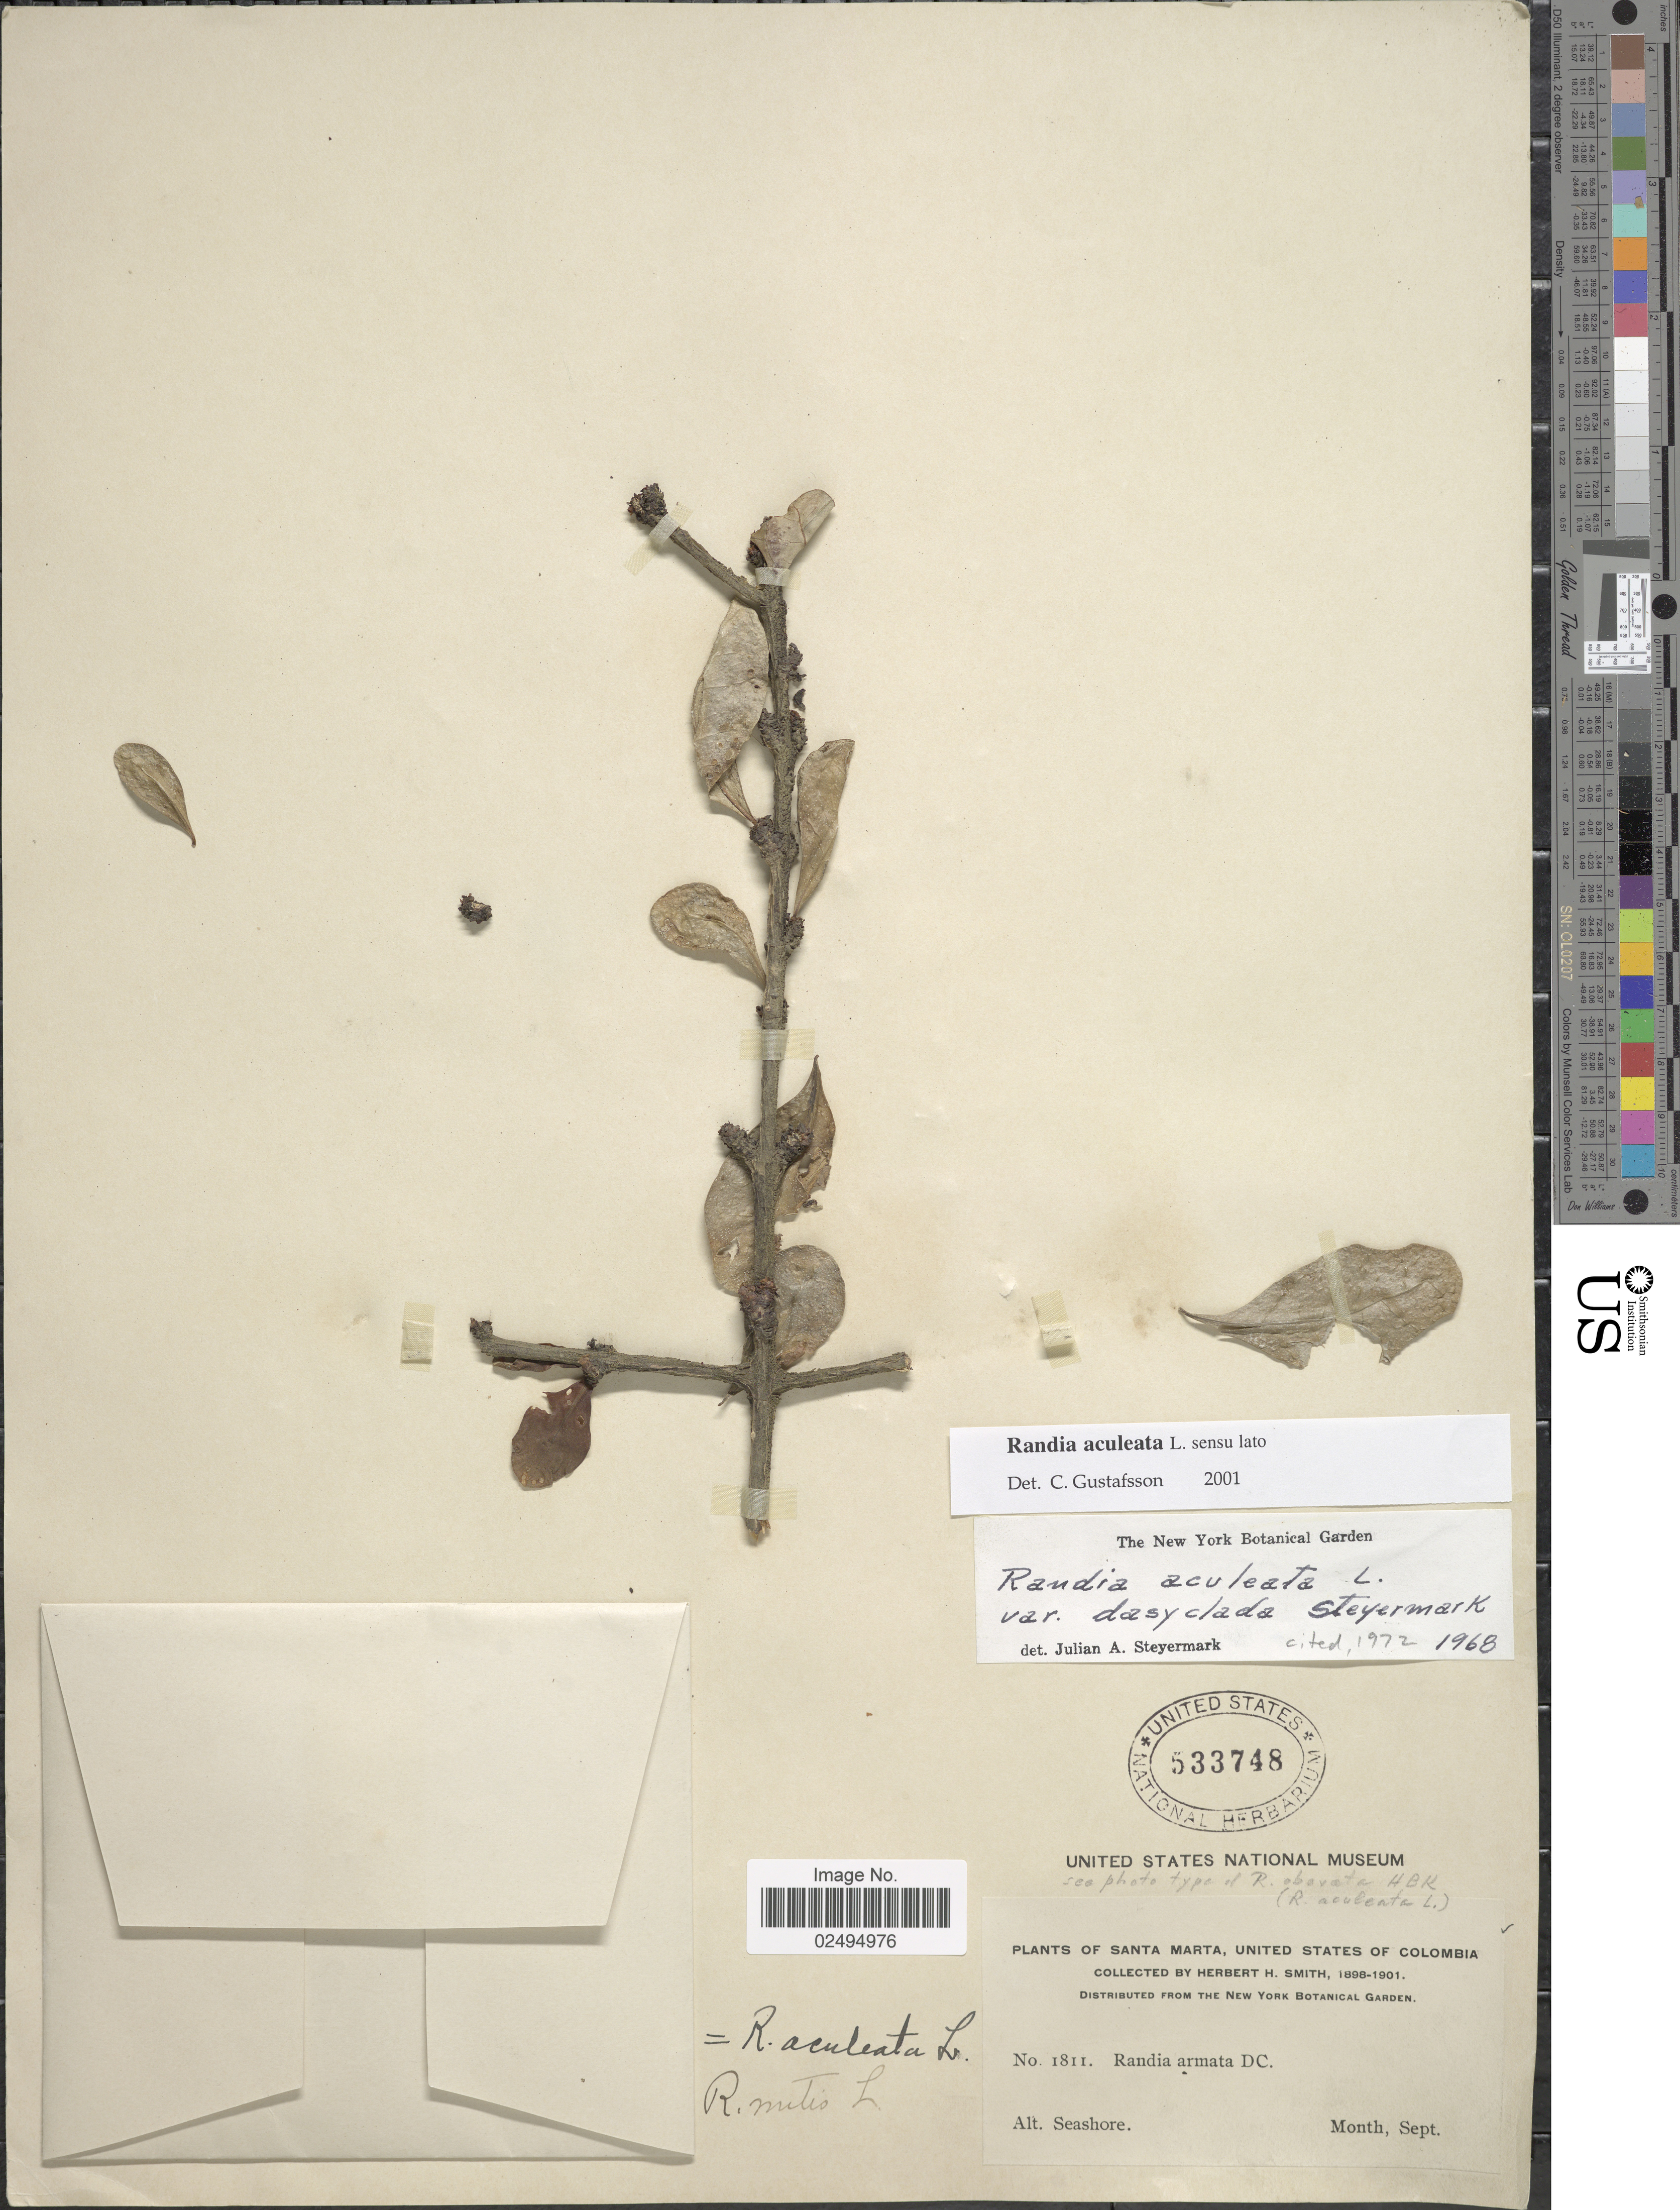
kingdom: Plantae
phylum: Tracheophyta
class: Magnoliopsida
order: Gentianales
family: Rubiaceae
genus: Randia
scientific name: Randia aculeata var. dasyclada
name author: Steyerm.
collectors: Herbert H. Smith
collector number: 1811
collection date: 1898-09/1901-09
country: Colombia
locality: Santa Marta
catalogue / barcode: US 533748